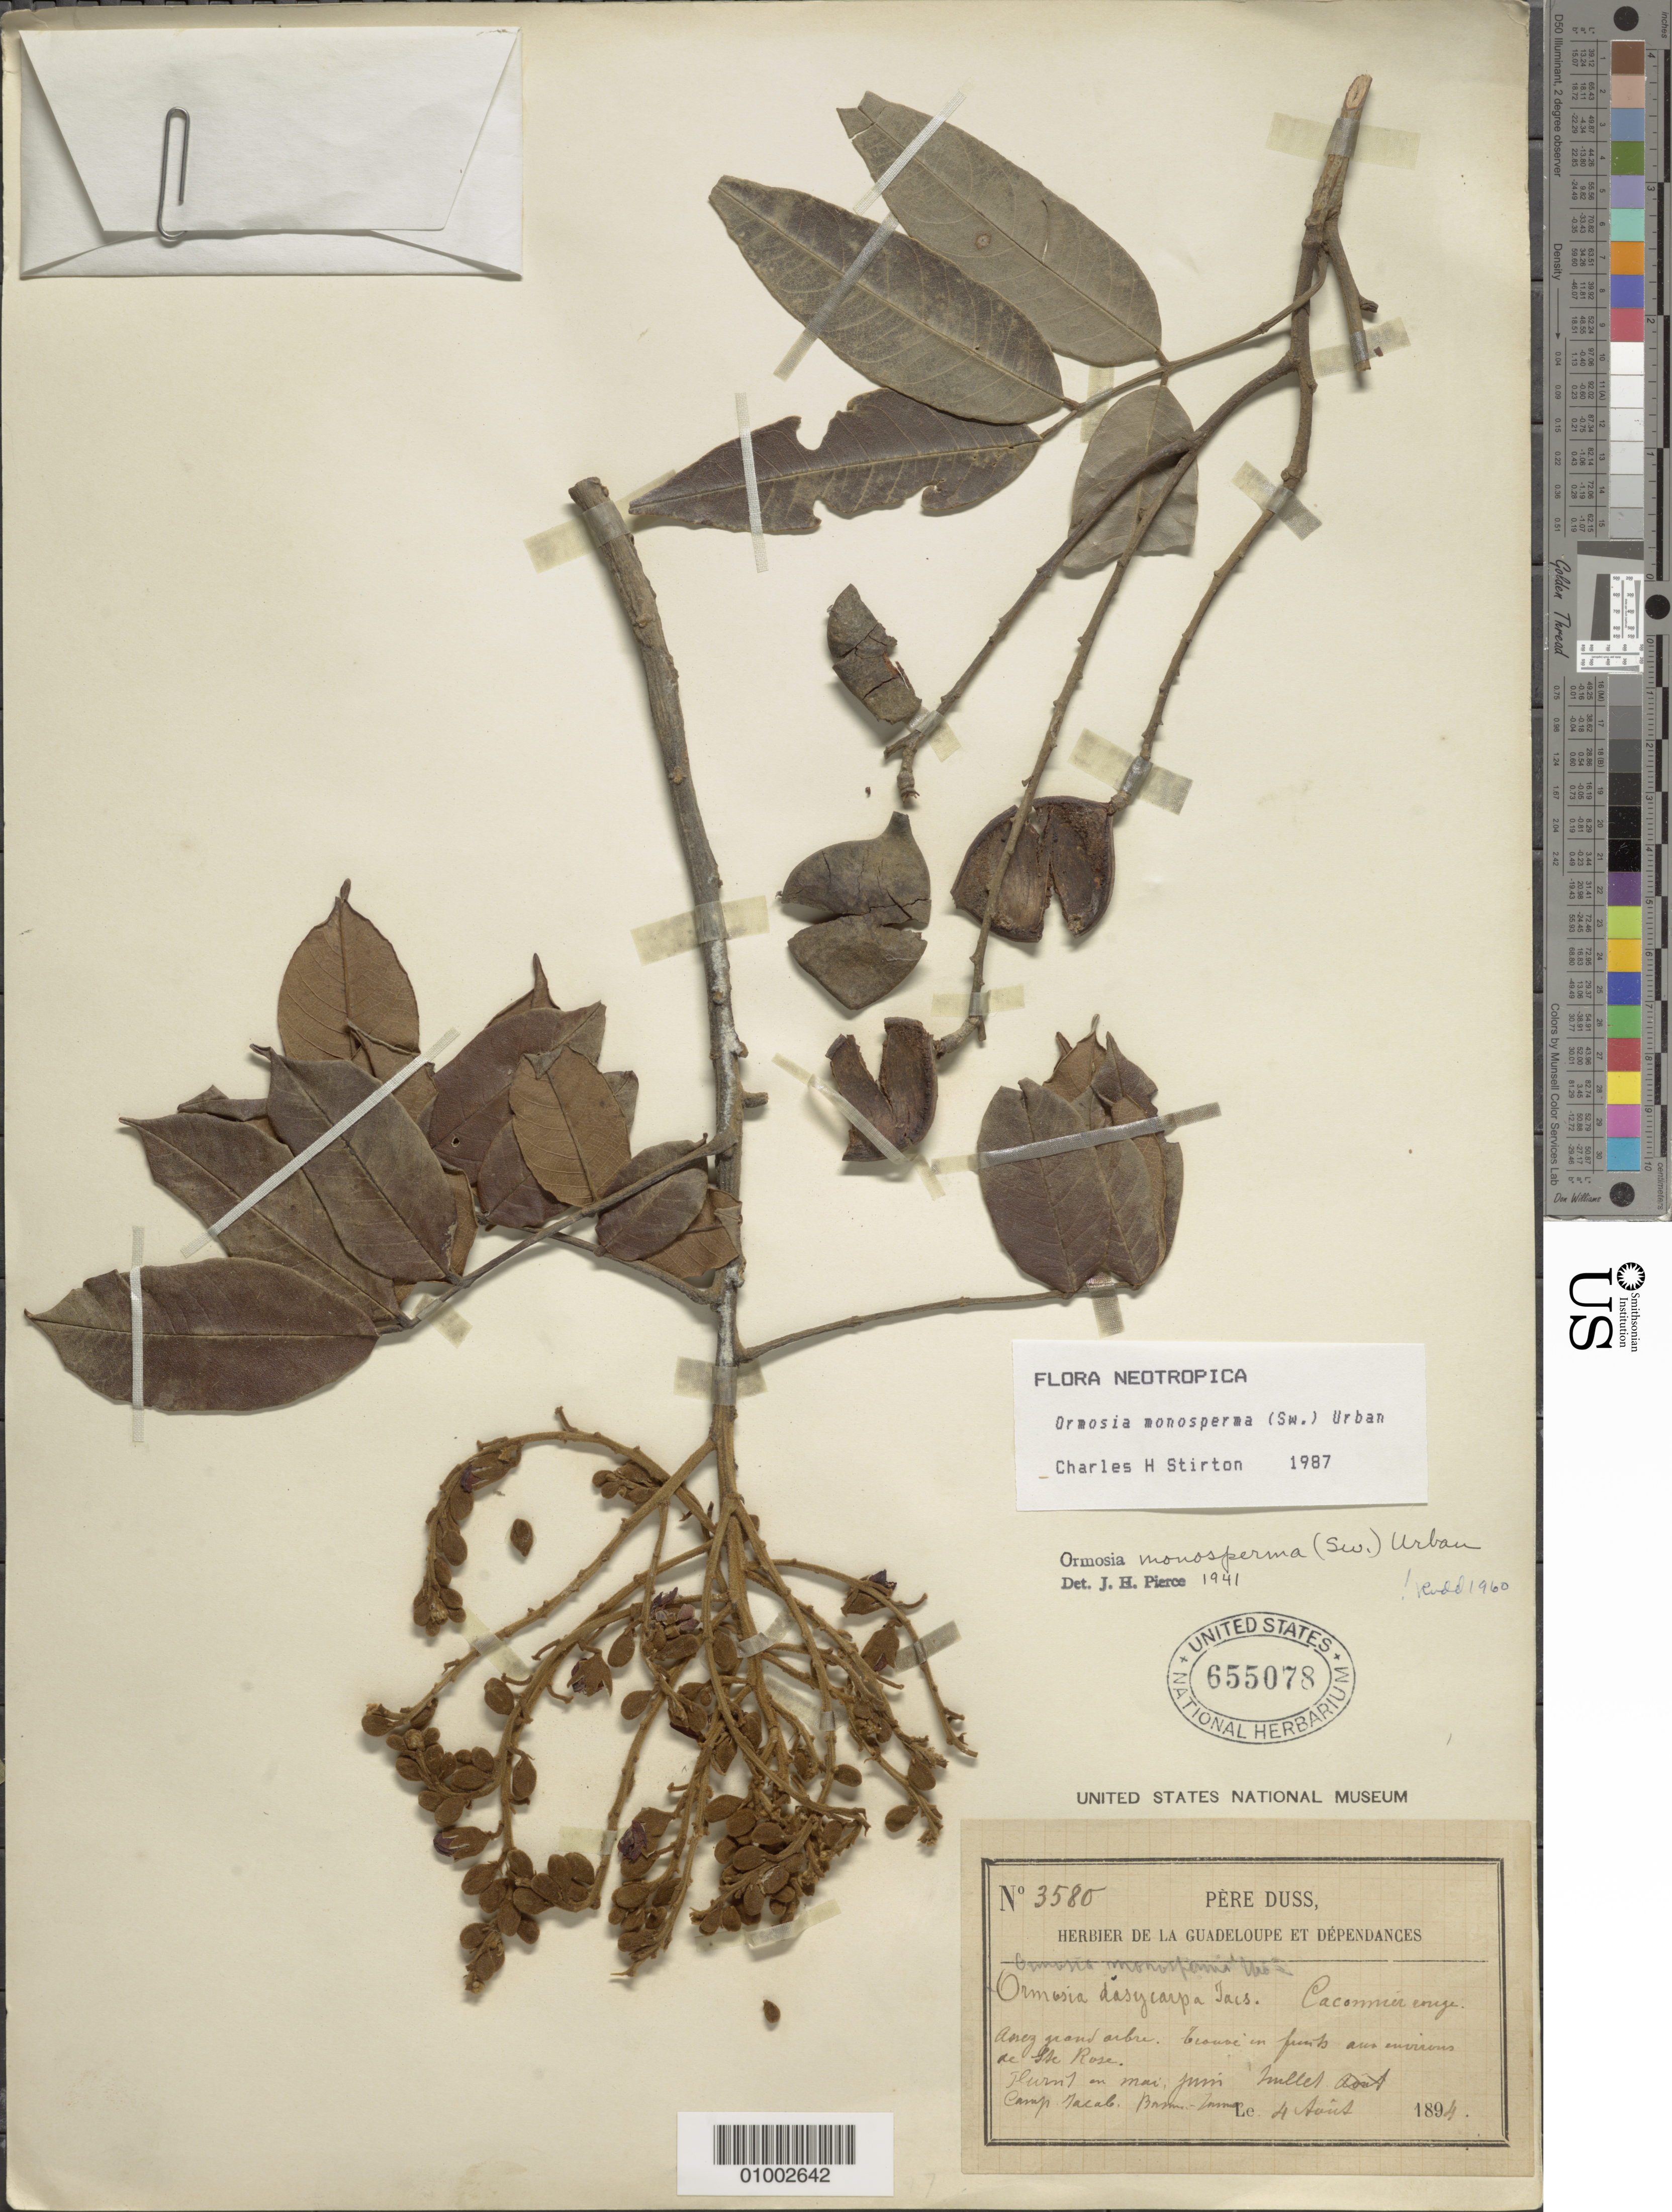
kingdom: Plantae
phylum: Tracheophyta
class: Magnoliopsida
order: Fabales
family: Fabaceae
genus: Ormosia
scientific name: Ormosia monosperma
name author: (Sw.) Urb.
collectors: Père Duss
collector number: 3580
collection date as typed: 04 Apr 1894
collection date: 1894-04-04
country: Guadeloupe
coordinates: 0 N, 0 E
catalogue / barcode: US 655078